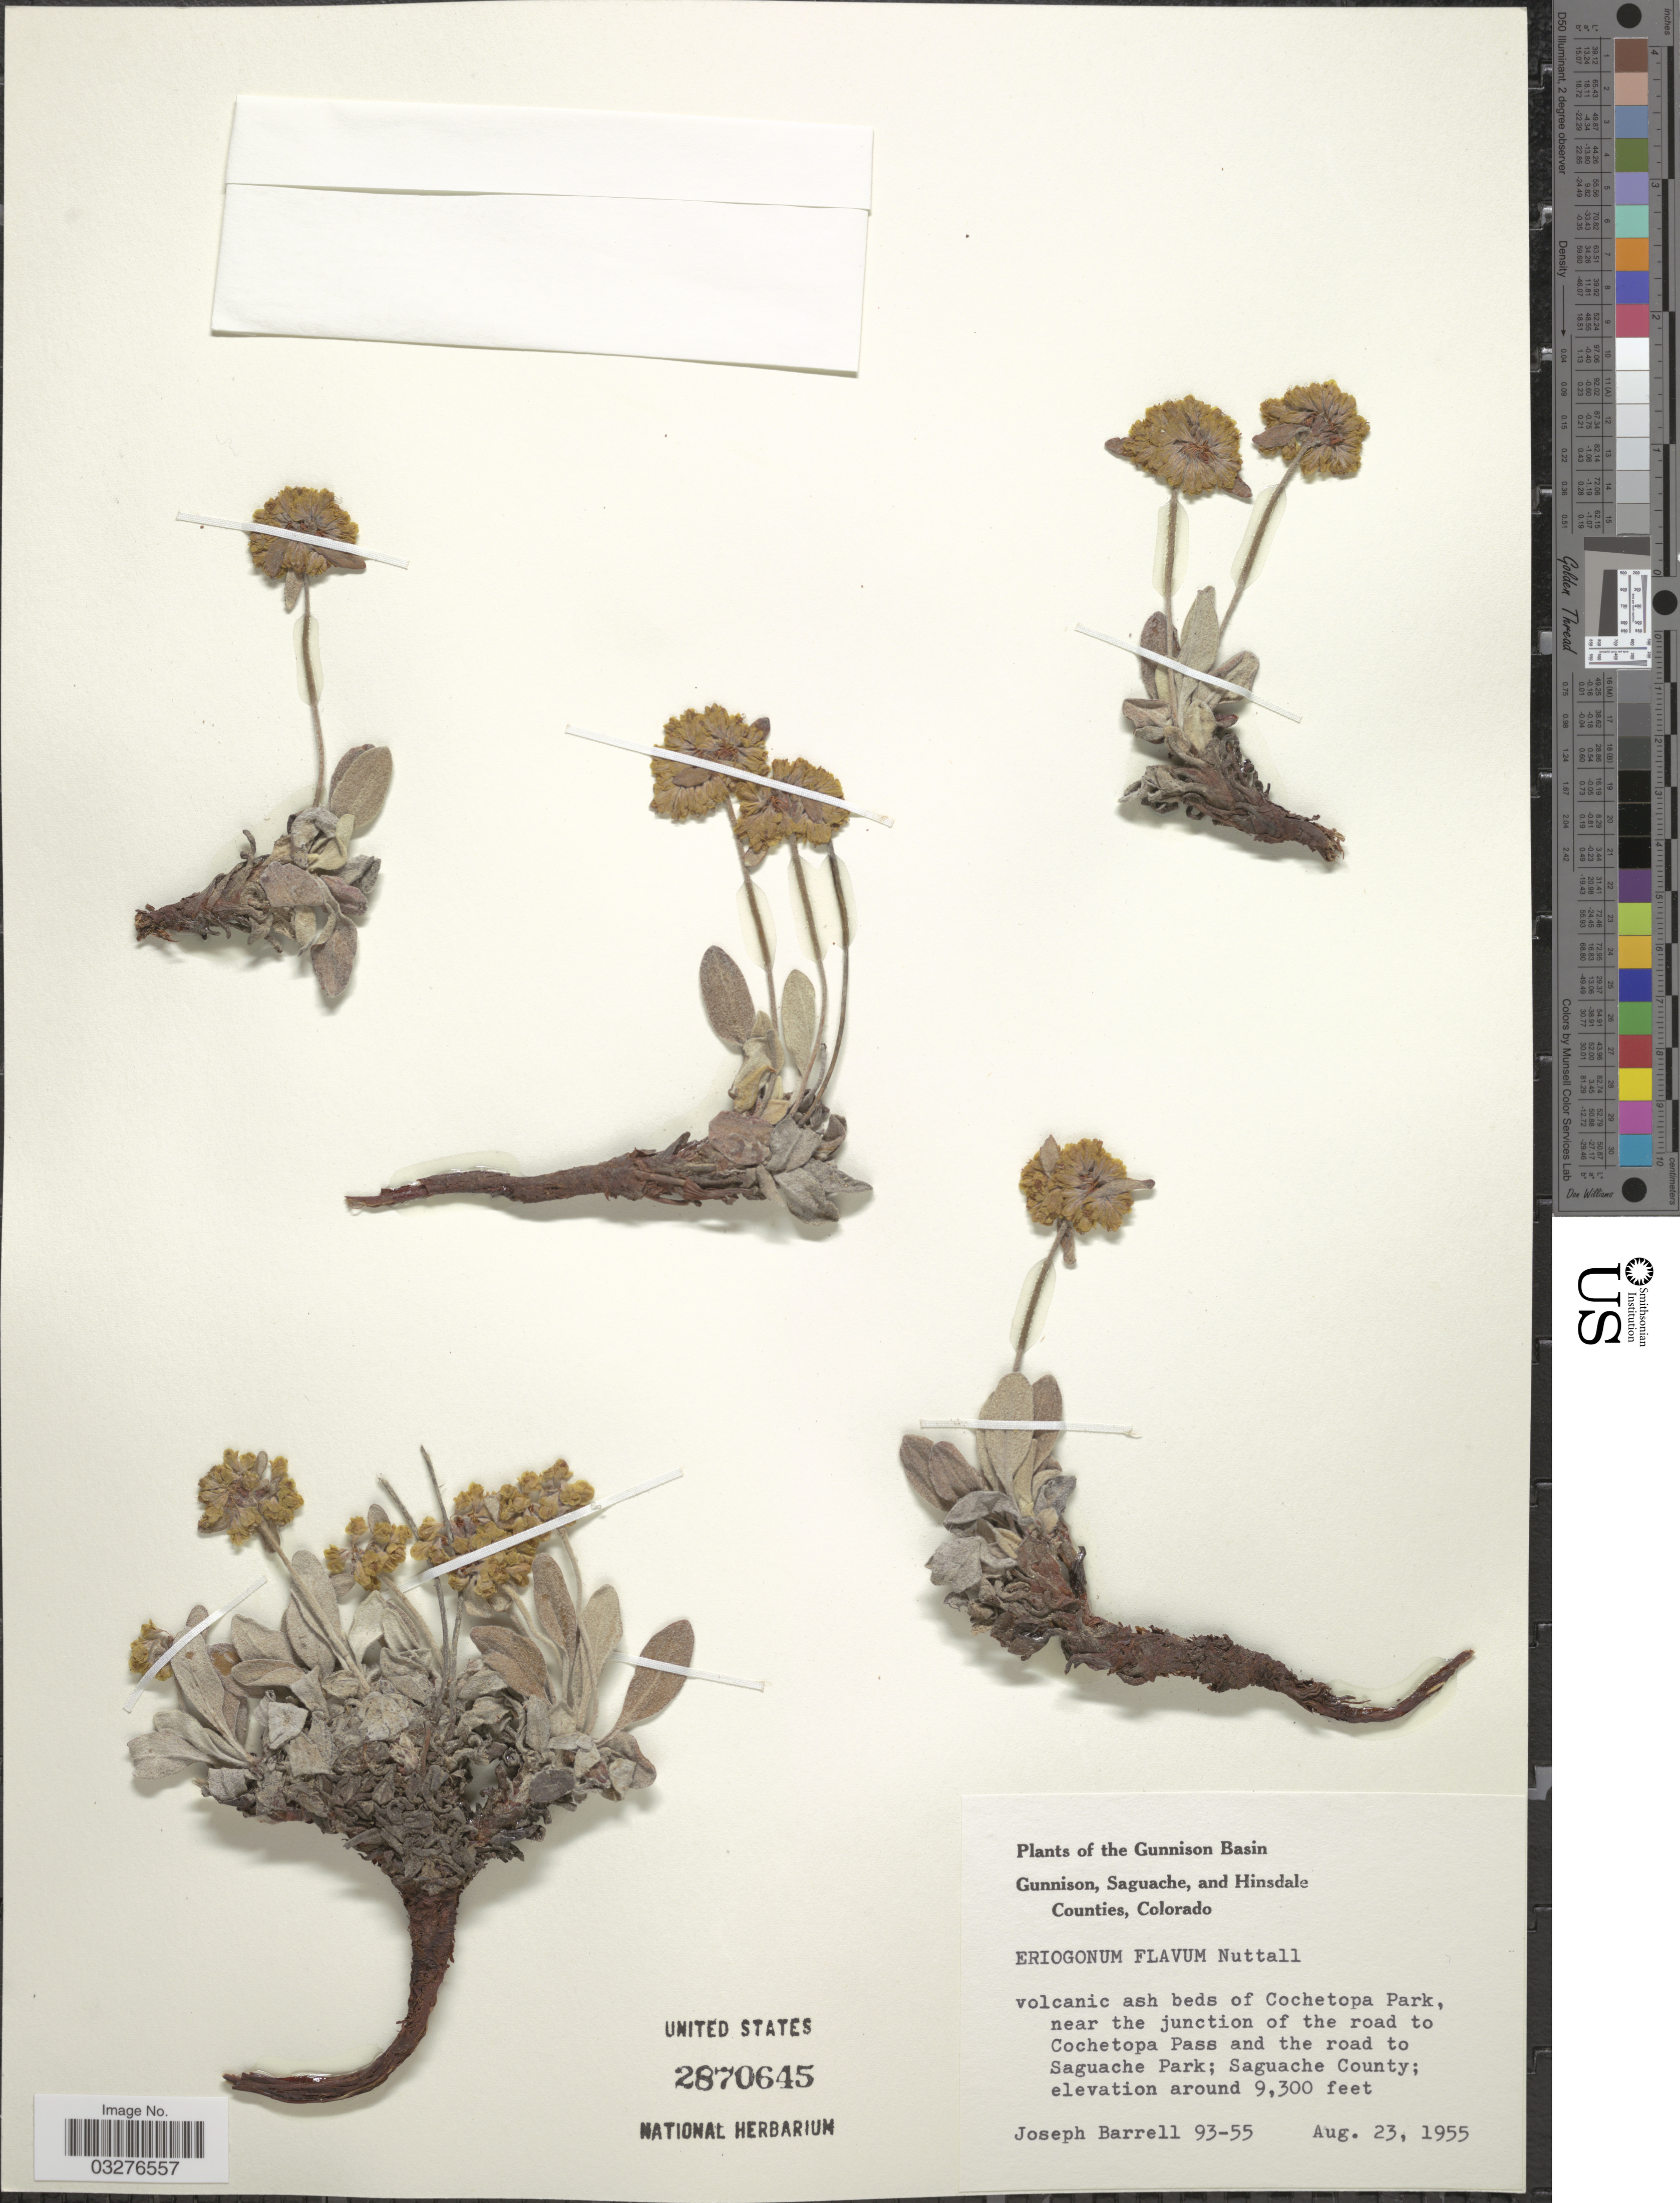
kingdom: Plantae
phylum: Tracheophyta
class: Magnoliopsida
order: Caryophyllales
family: Polygonaceae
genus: Eriogonum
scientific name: Eriogonum flavum var. flavum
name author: Nutt. ex Benth.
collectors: J. Barrell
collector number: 93-55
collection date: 1955-08-23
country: United States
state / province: Colorado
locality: The Gunnison Basin, Gunnison, Saguache, and Hinsdale Counties, volcanic ash beds of Cochetopa Park, near the junction of the road to Cochetopa Pass and the road to Saguache Park; Saguache County.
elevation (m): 2835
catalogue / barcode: US 2870645